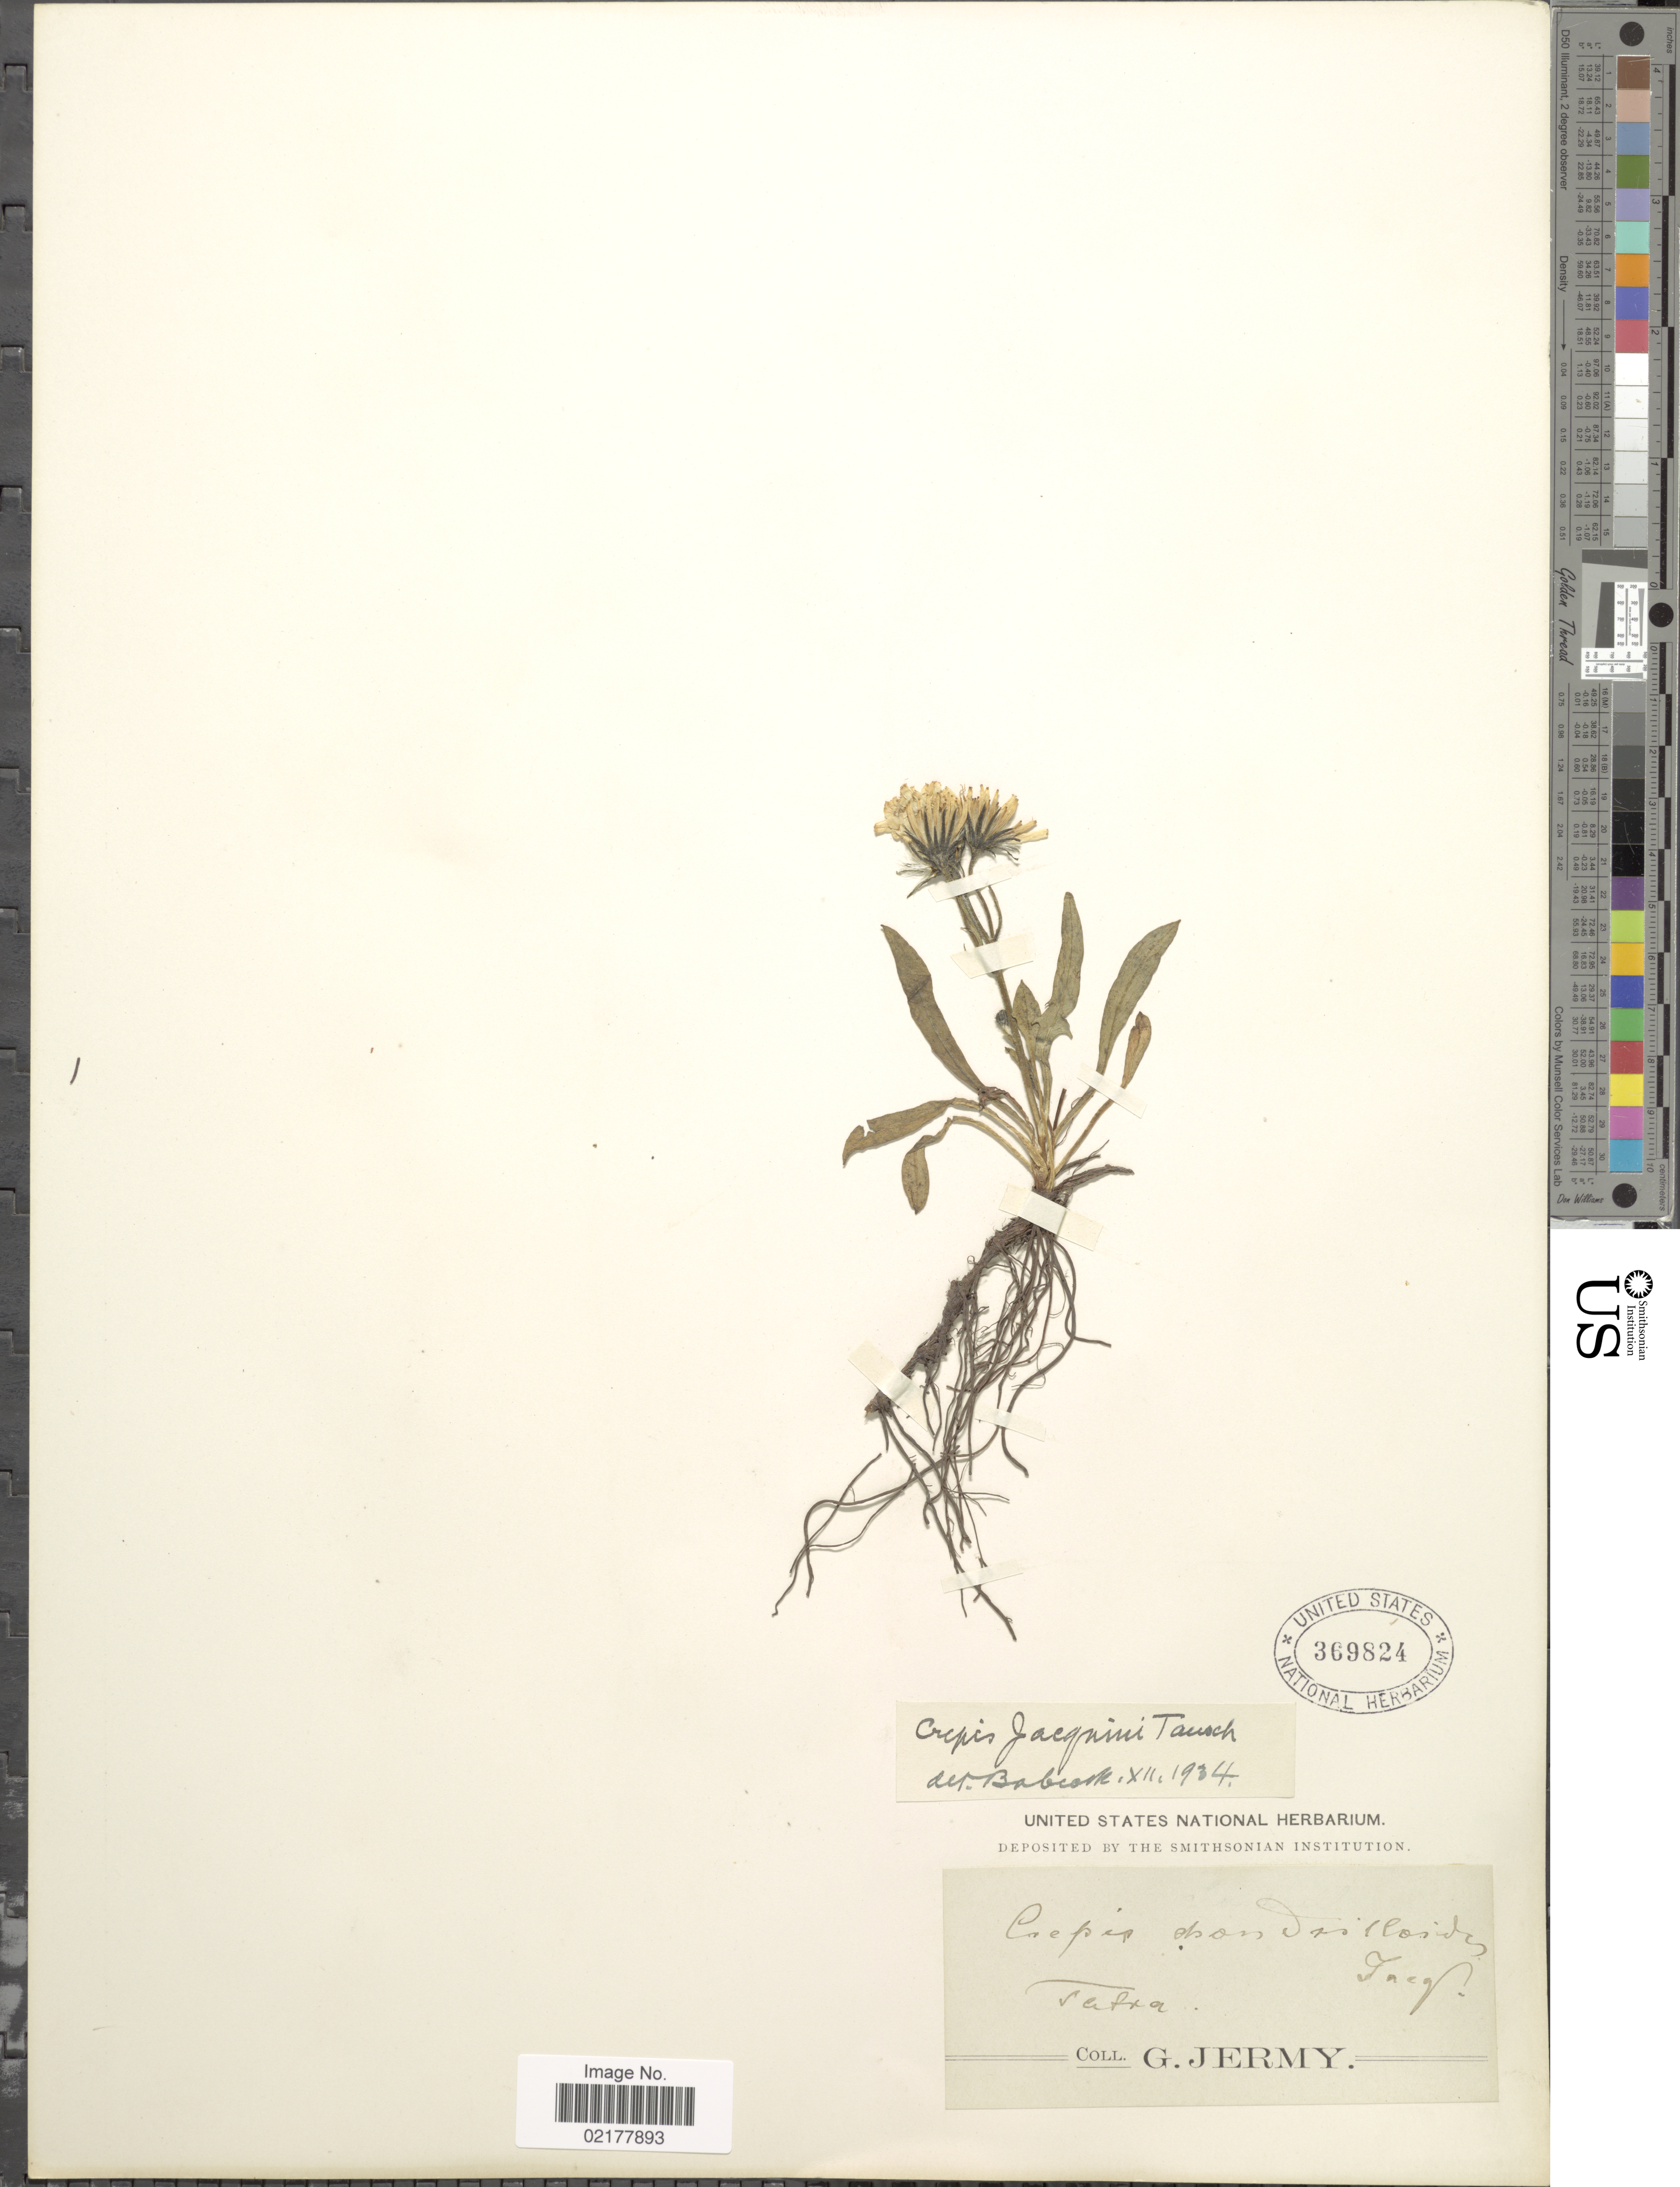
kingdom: Plantae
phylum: Tracheophyta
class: Magnoliopsida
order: Asterales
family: Asteraceae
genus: Crepis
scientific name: Crepis jacquinii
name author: Tausch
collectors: G. Jermy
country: Hungary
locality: Tatra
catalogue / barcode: US 369824